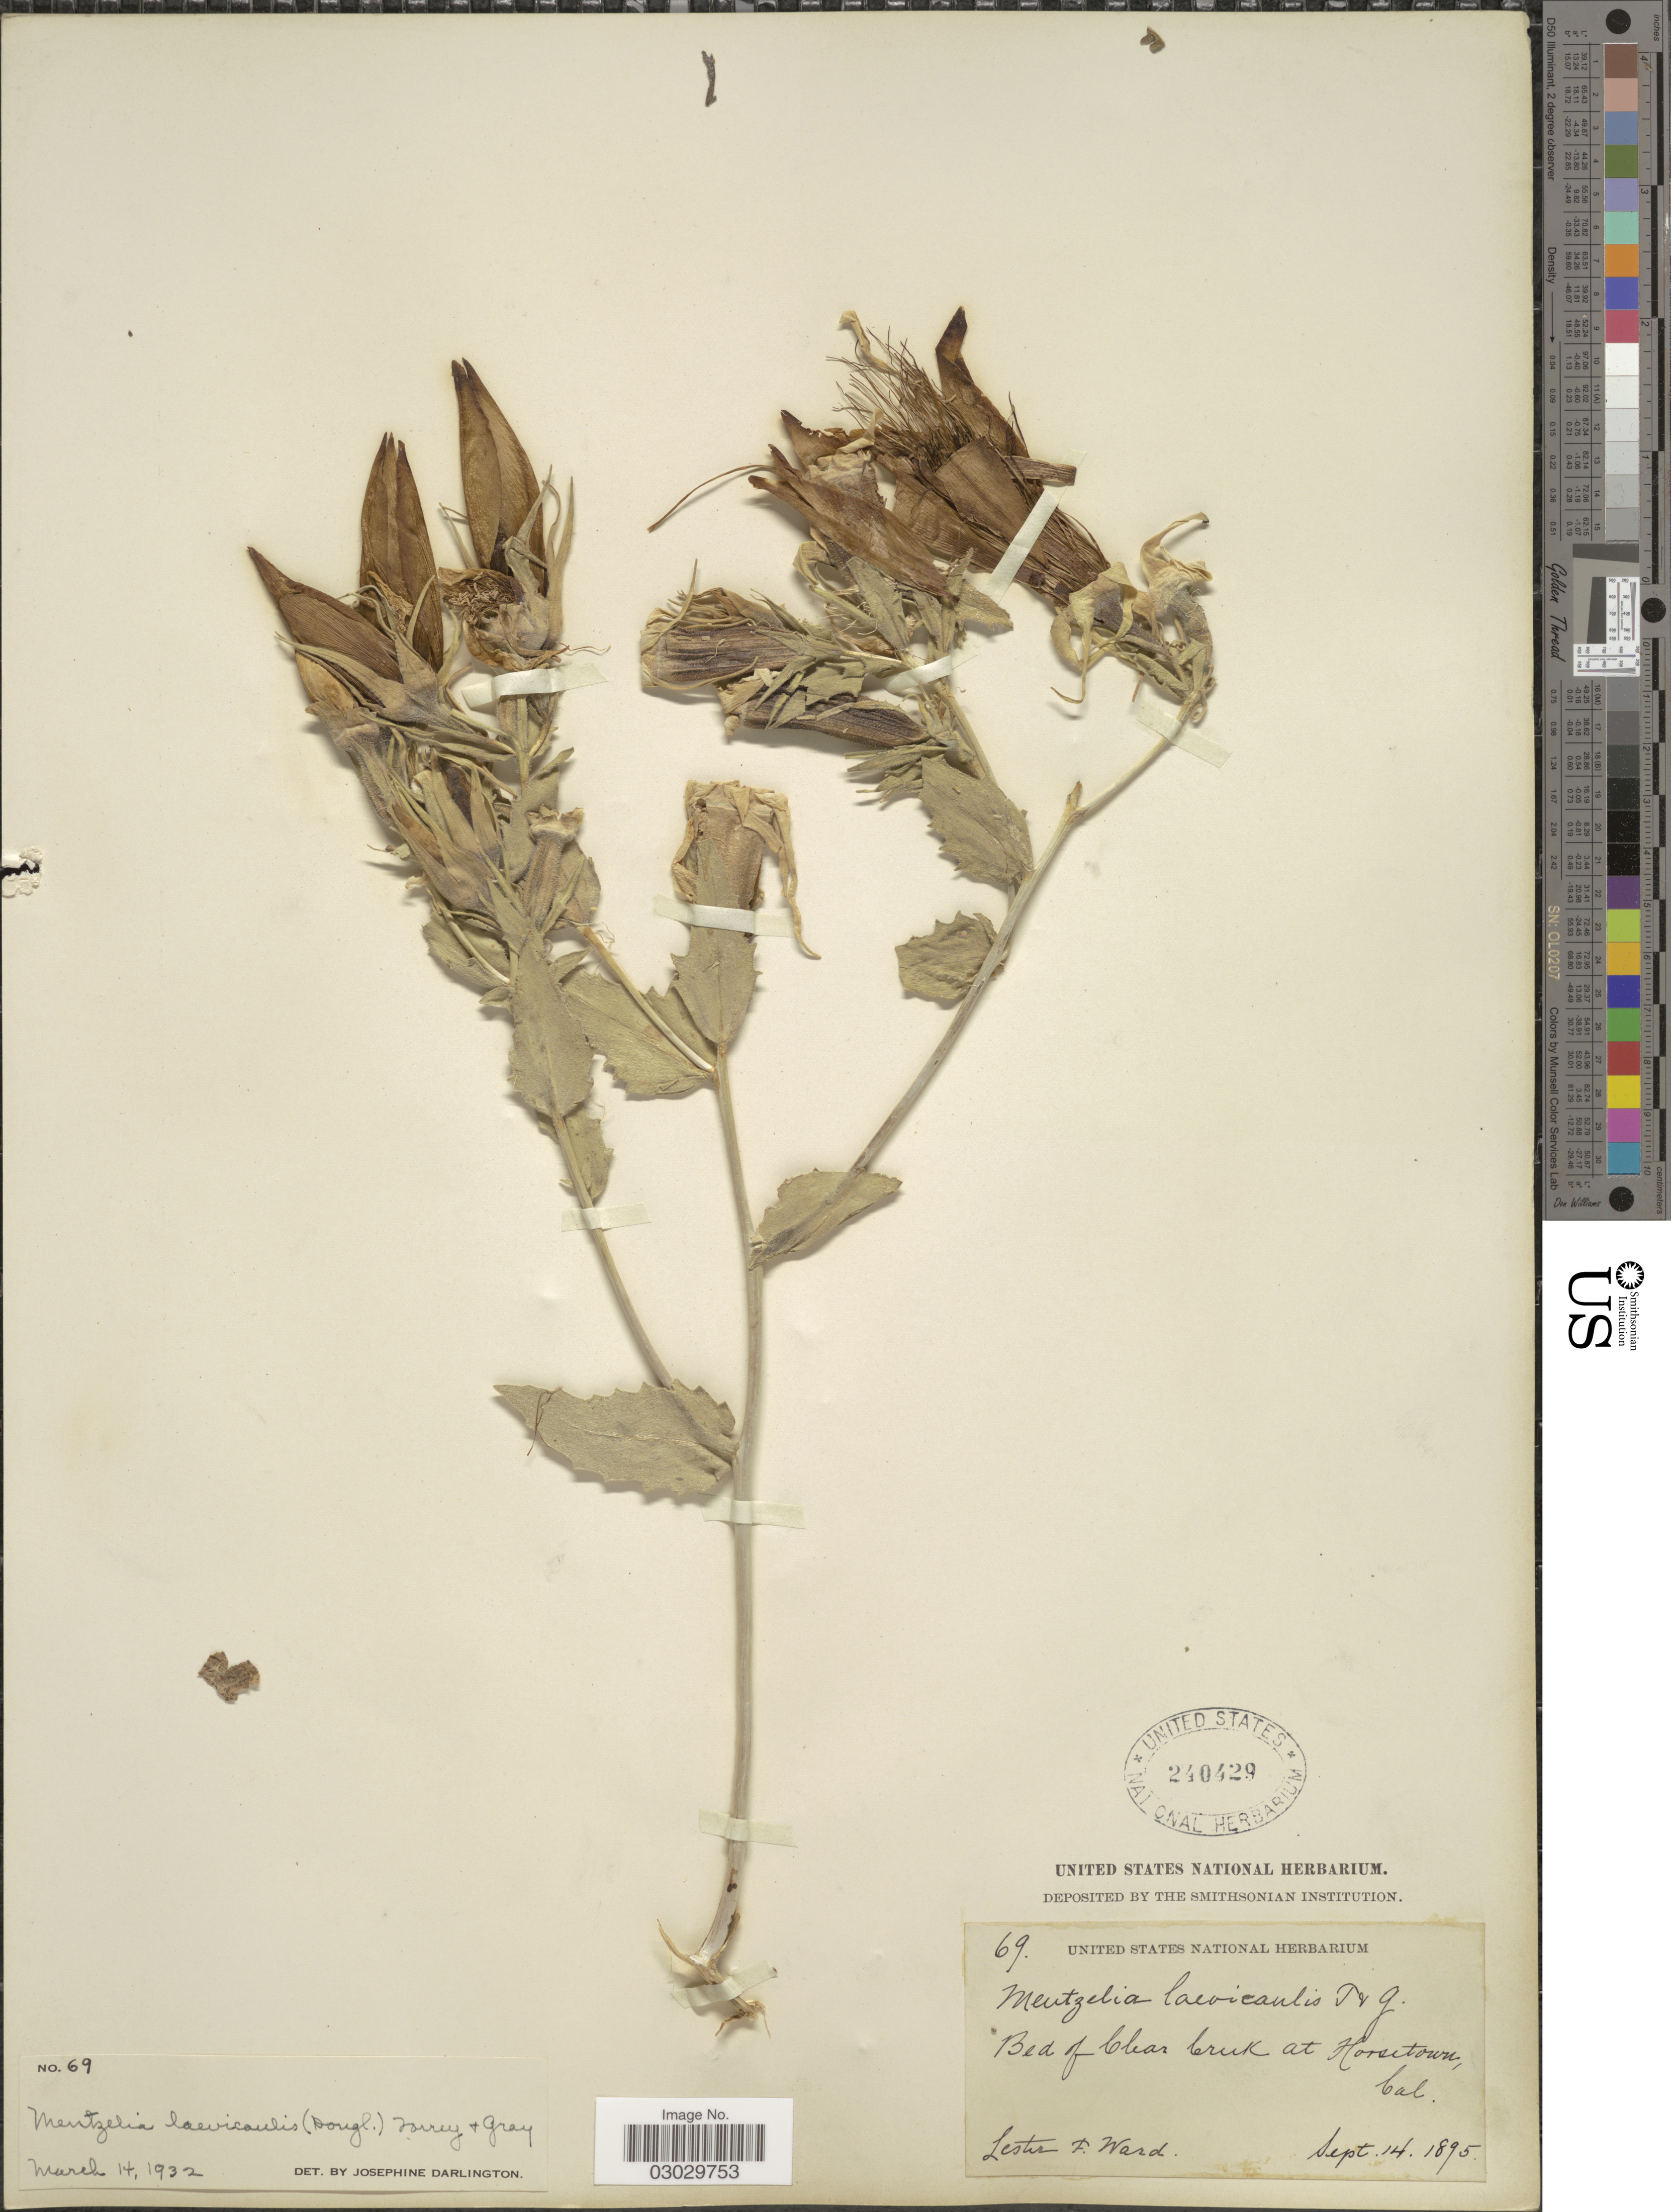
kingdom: Plantae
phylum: Tracheophyta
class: Magnoliopsida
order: Cornales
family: Loasaceae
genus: Mentzelia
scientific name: Mentzelia laevicaulis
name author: (Douglas ex Hook.) Torr. & A. Gray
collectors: L. F. Ward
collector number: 69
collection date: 1895-09-14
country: United States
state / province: California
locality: Bed of Clear Creek at Horsetown.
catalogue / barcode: US 240429